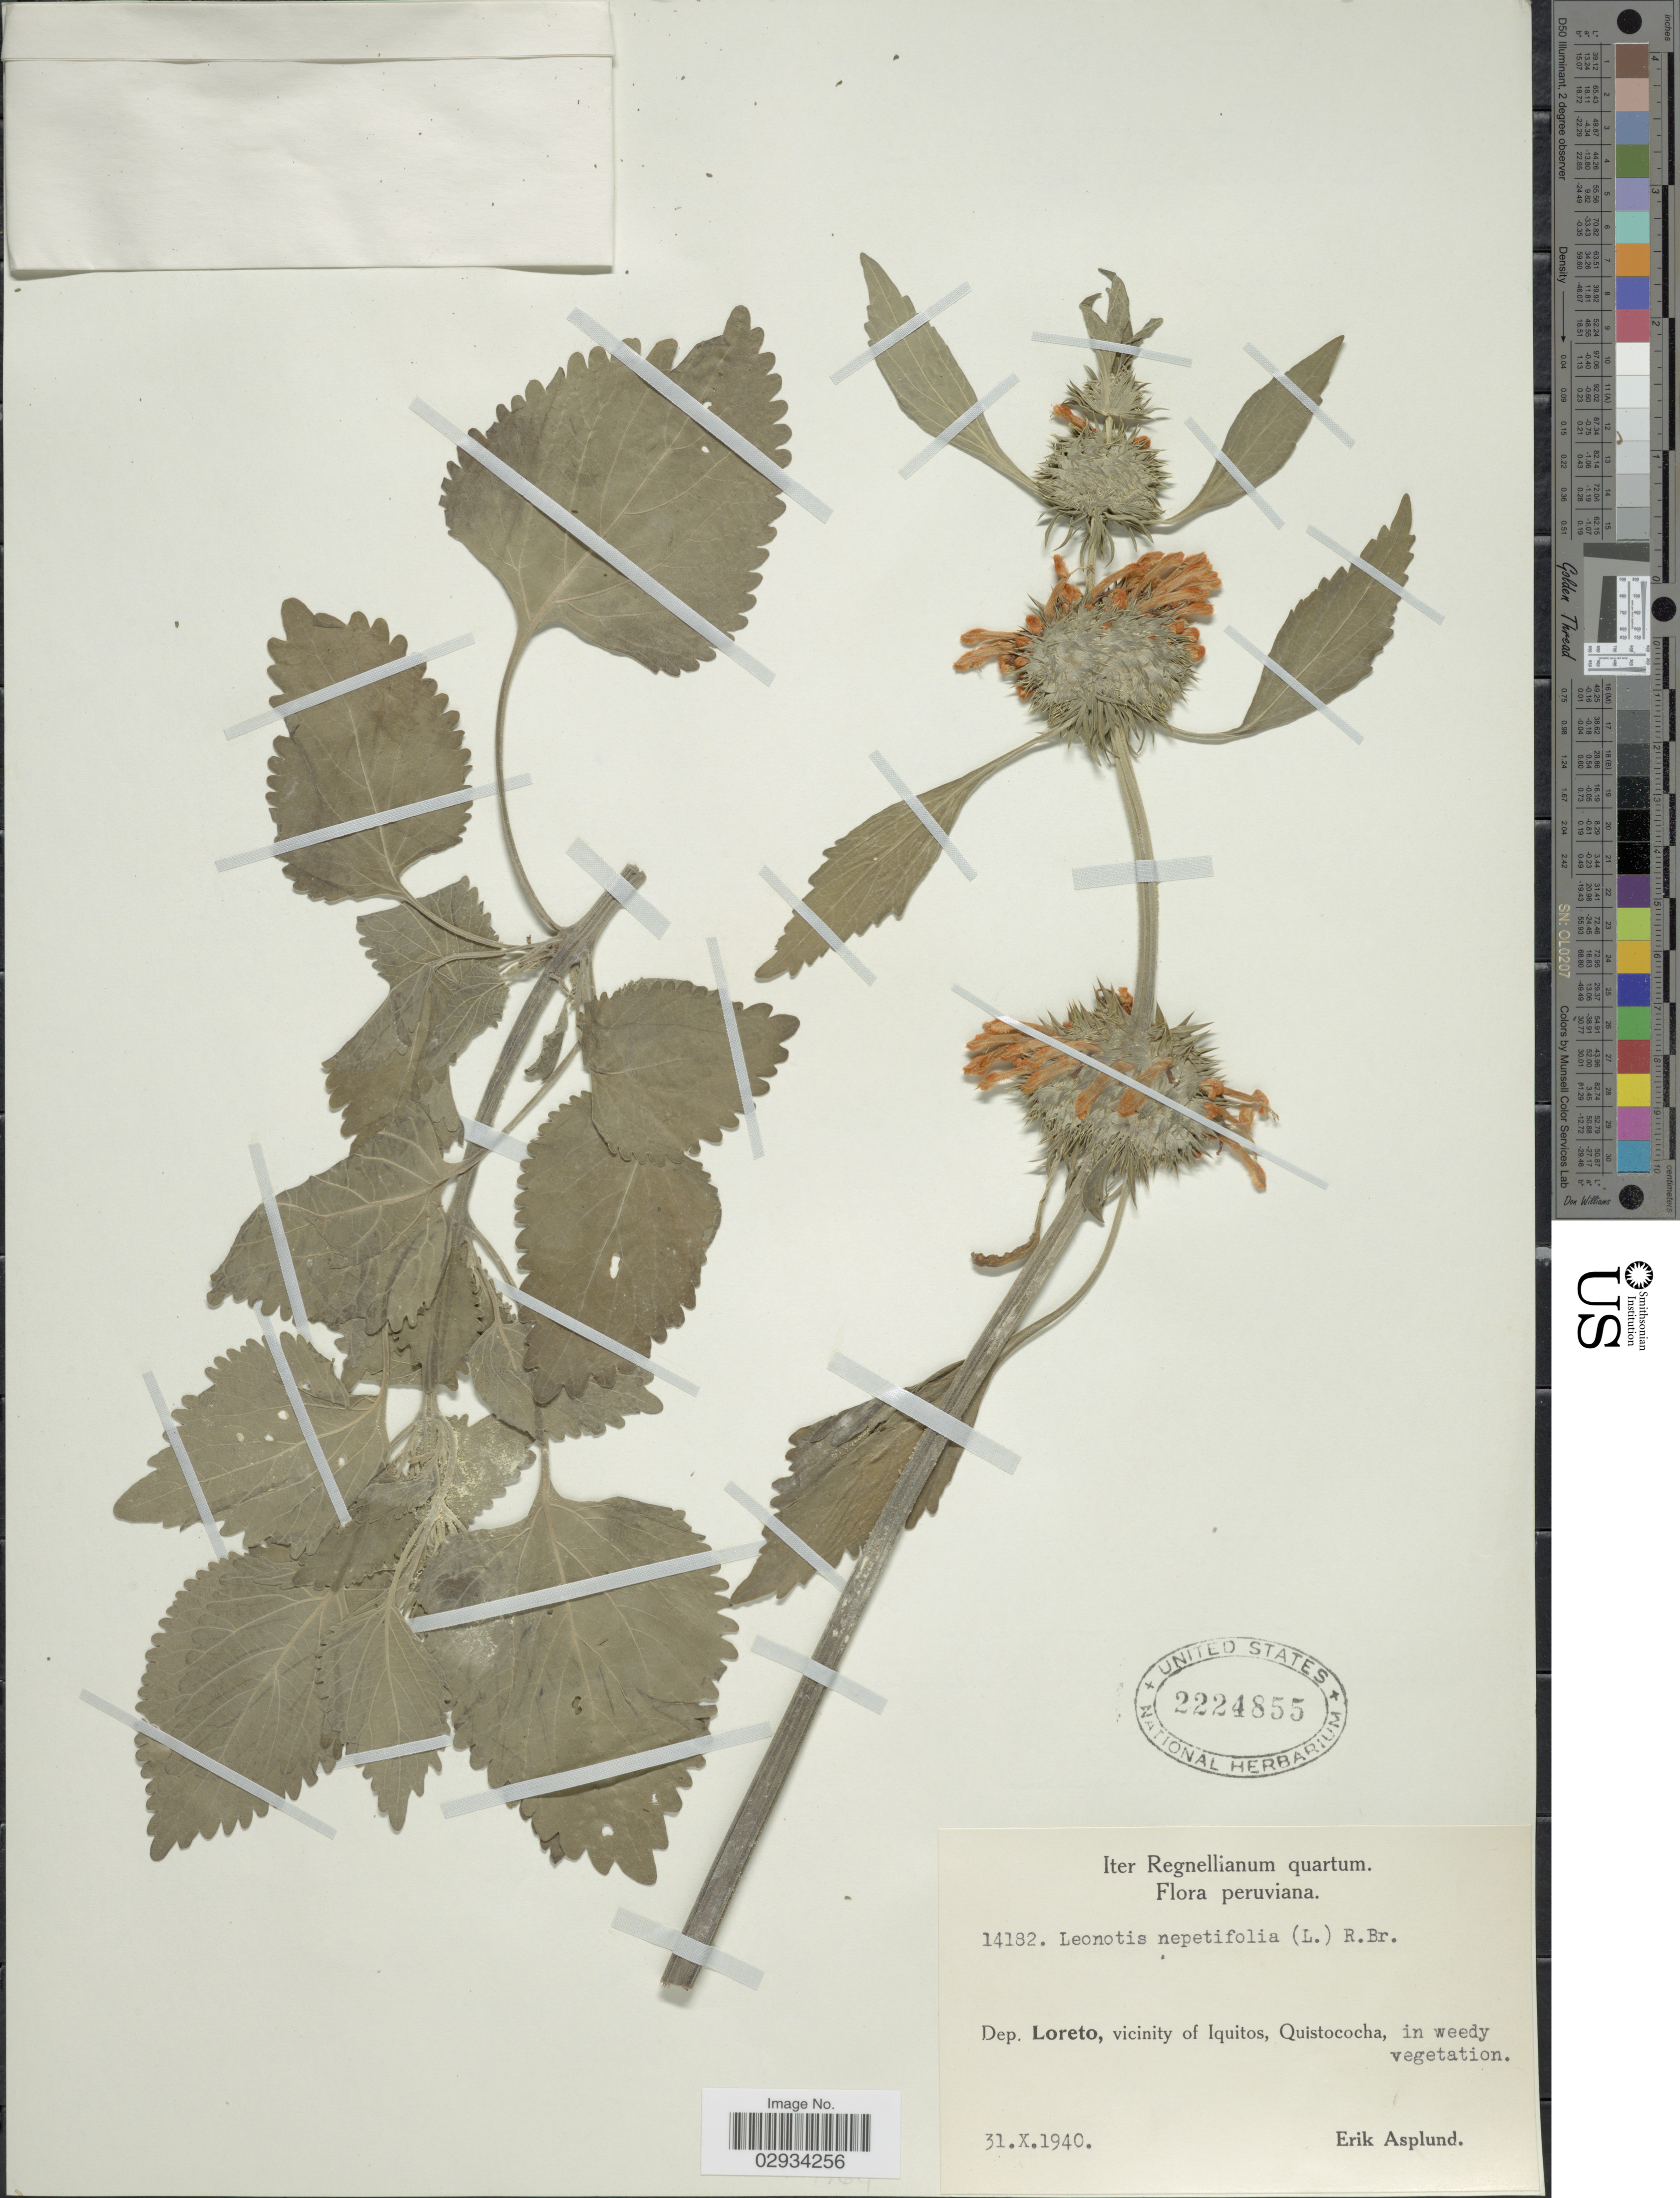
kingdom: Plantae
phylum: Tracheophyta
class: Magnoliopsida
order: Lamiales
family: Lamiaceae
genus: Leonotis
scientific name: Leonotis nepetifolia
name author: (L.) R. Br.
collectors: E. Asplund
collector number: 14182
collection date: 1940-10-31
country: Peru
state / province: Loreto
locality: Peruviana. Dep. Loreto, vicinity of Iquitos, Quistococha, in weedy vegetation.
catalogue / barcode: US 2224855